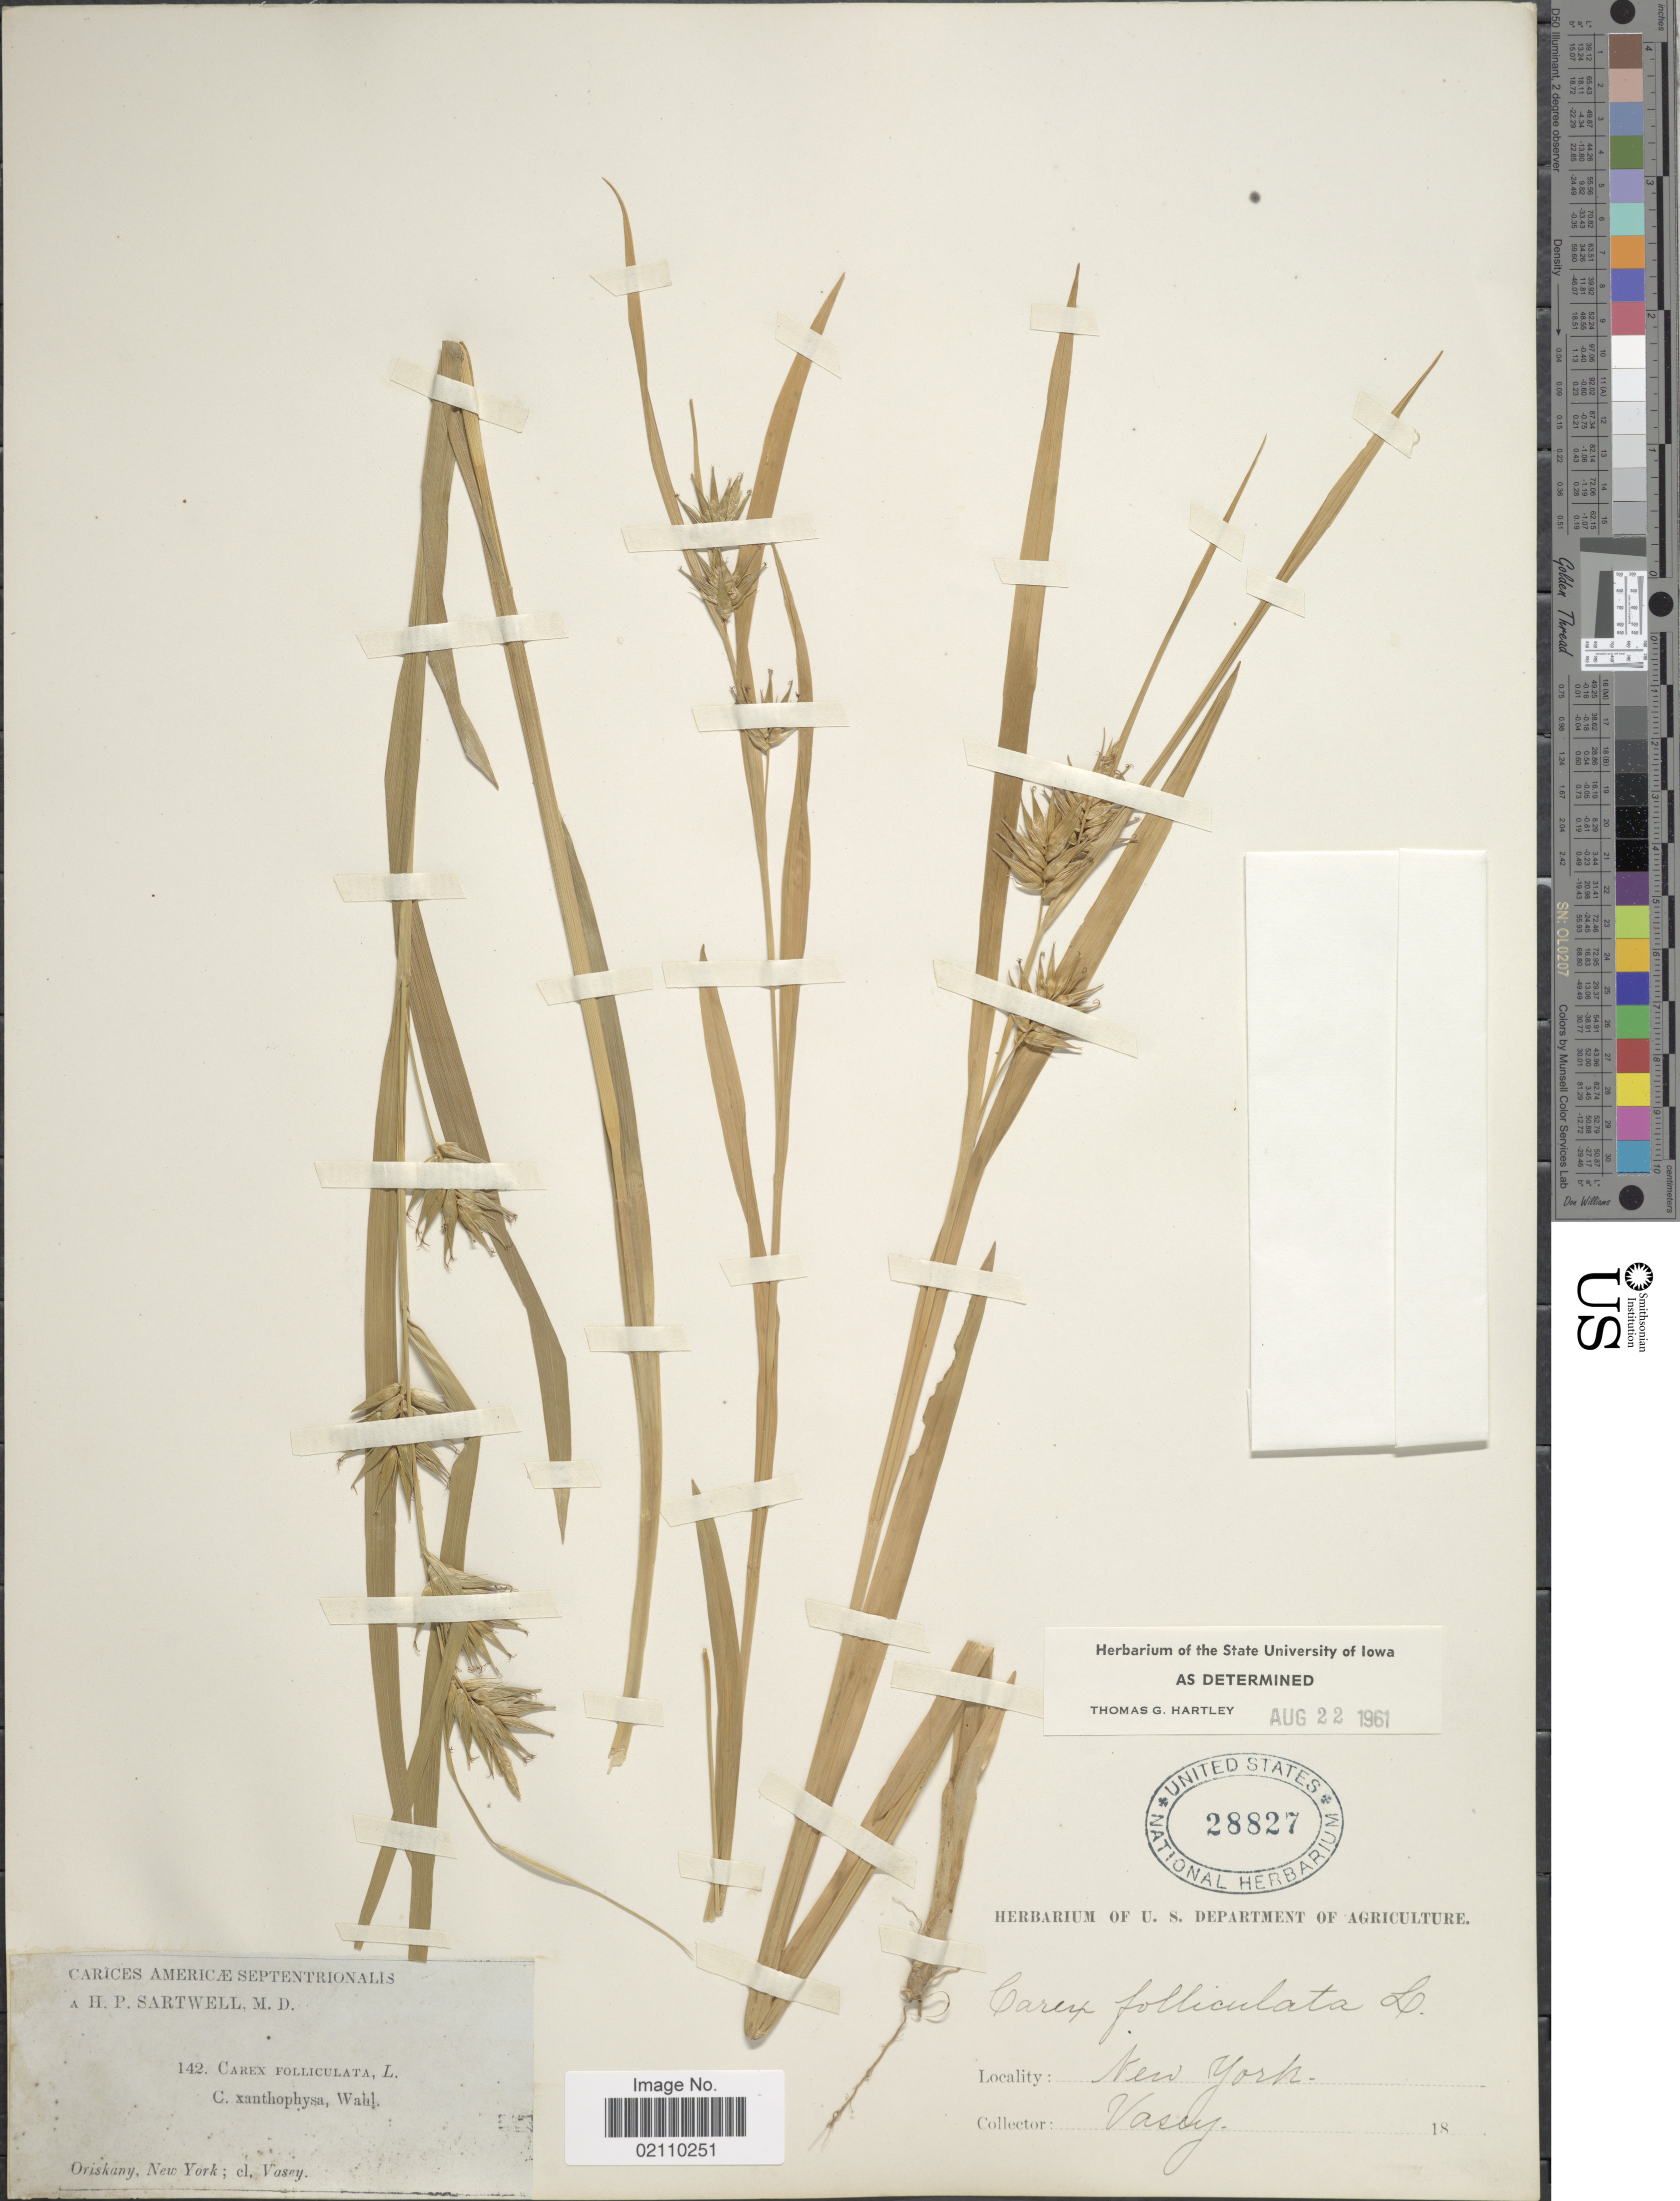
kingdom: Plantae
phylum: Tracheophyta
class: Liliopsida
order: Poales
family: Cyperaceae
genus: Carex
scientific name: Carex folliculata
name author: L.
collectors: Vasey, --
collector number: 142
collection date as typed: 18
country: United States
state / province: New York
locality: Oriskany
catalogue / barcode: US 28827